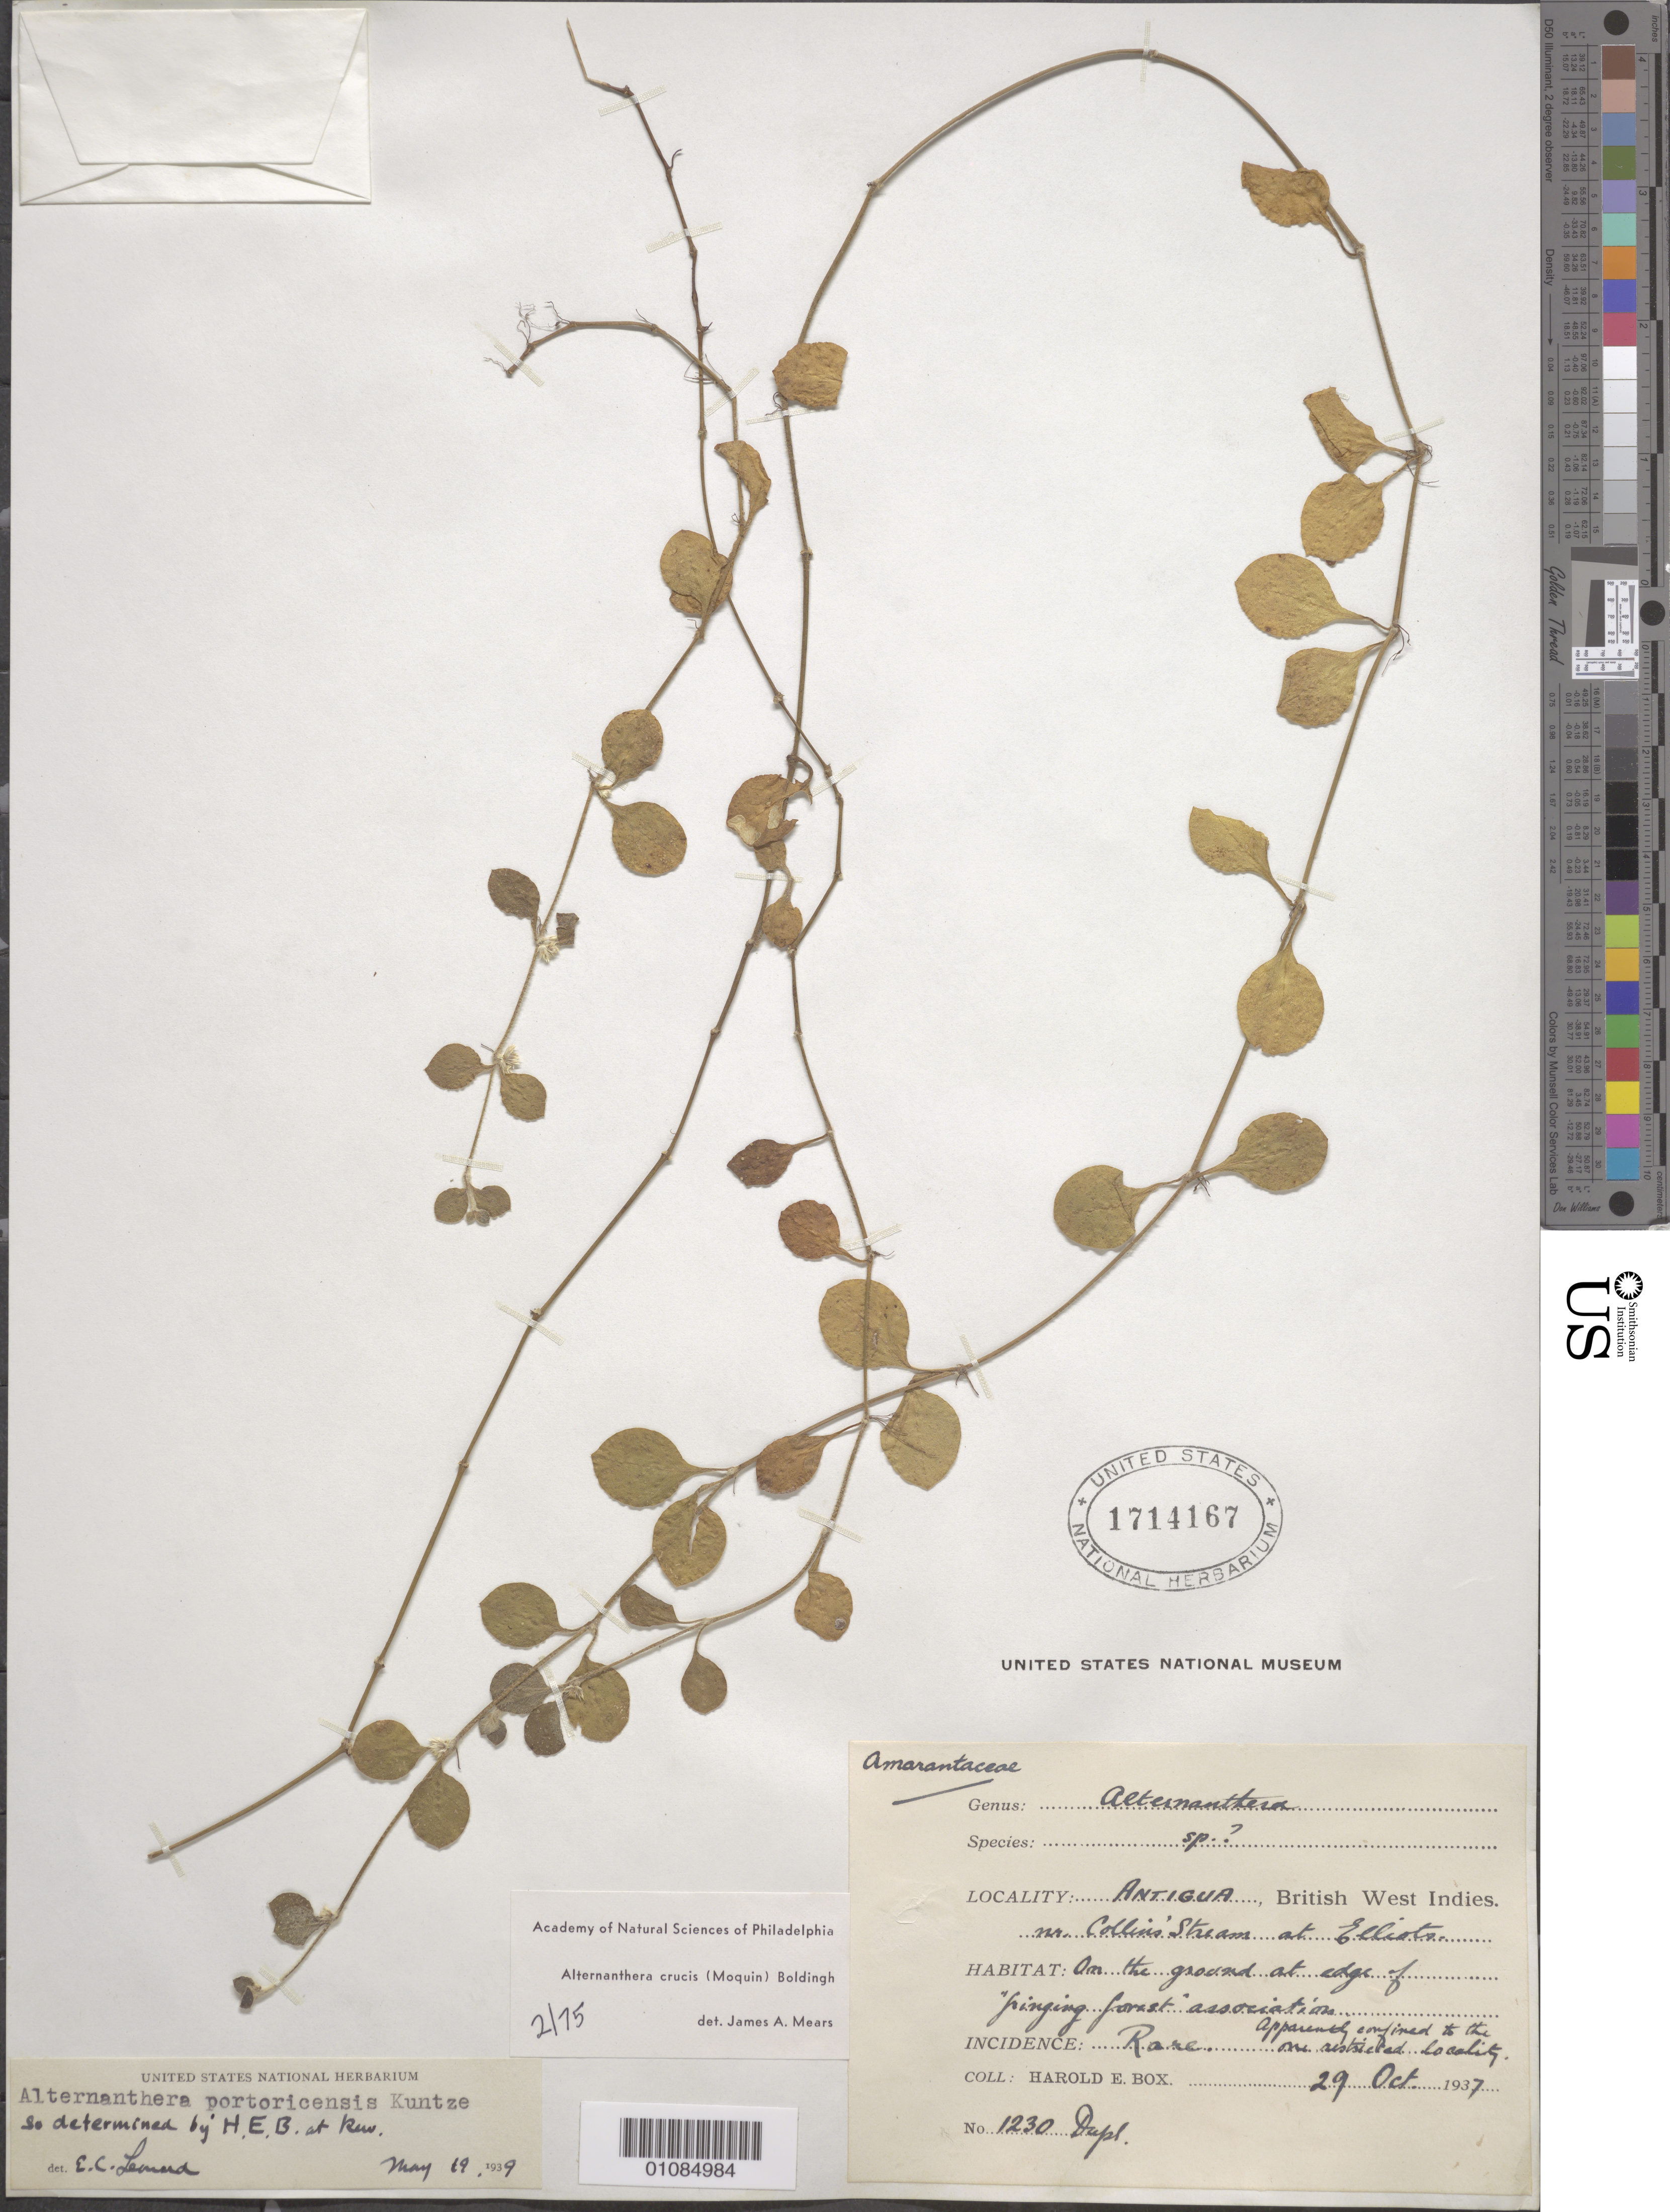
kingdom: Plantae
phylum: Tracheophyta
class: Magnoliopsida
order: Caryophyllales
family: Amaranthaceae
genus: Alternanthera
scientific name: Alternanthera crucis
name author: (Moq.) Bold.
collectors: H. E. Box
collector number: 1230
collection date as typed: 29 Oct 1937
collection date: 1937-10-29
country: Antigua and Barbuda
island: Antigua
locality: Near Collins' Stream at Elliot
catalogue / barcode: US 1714167